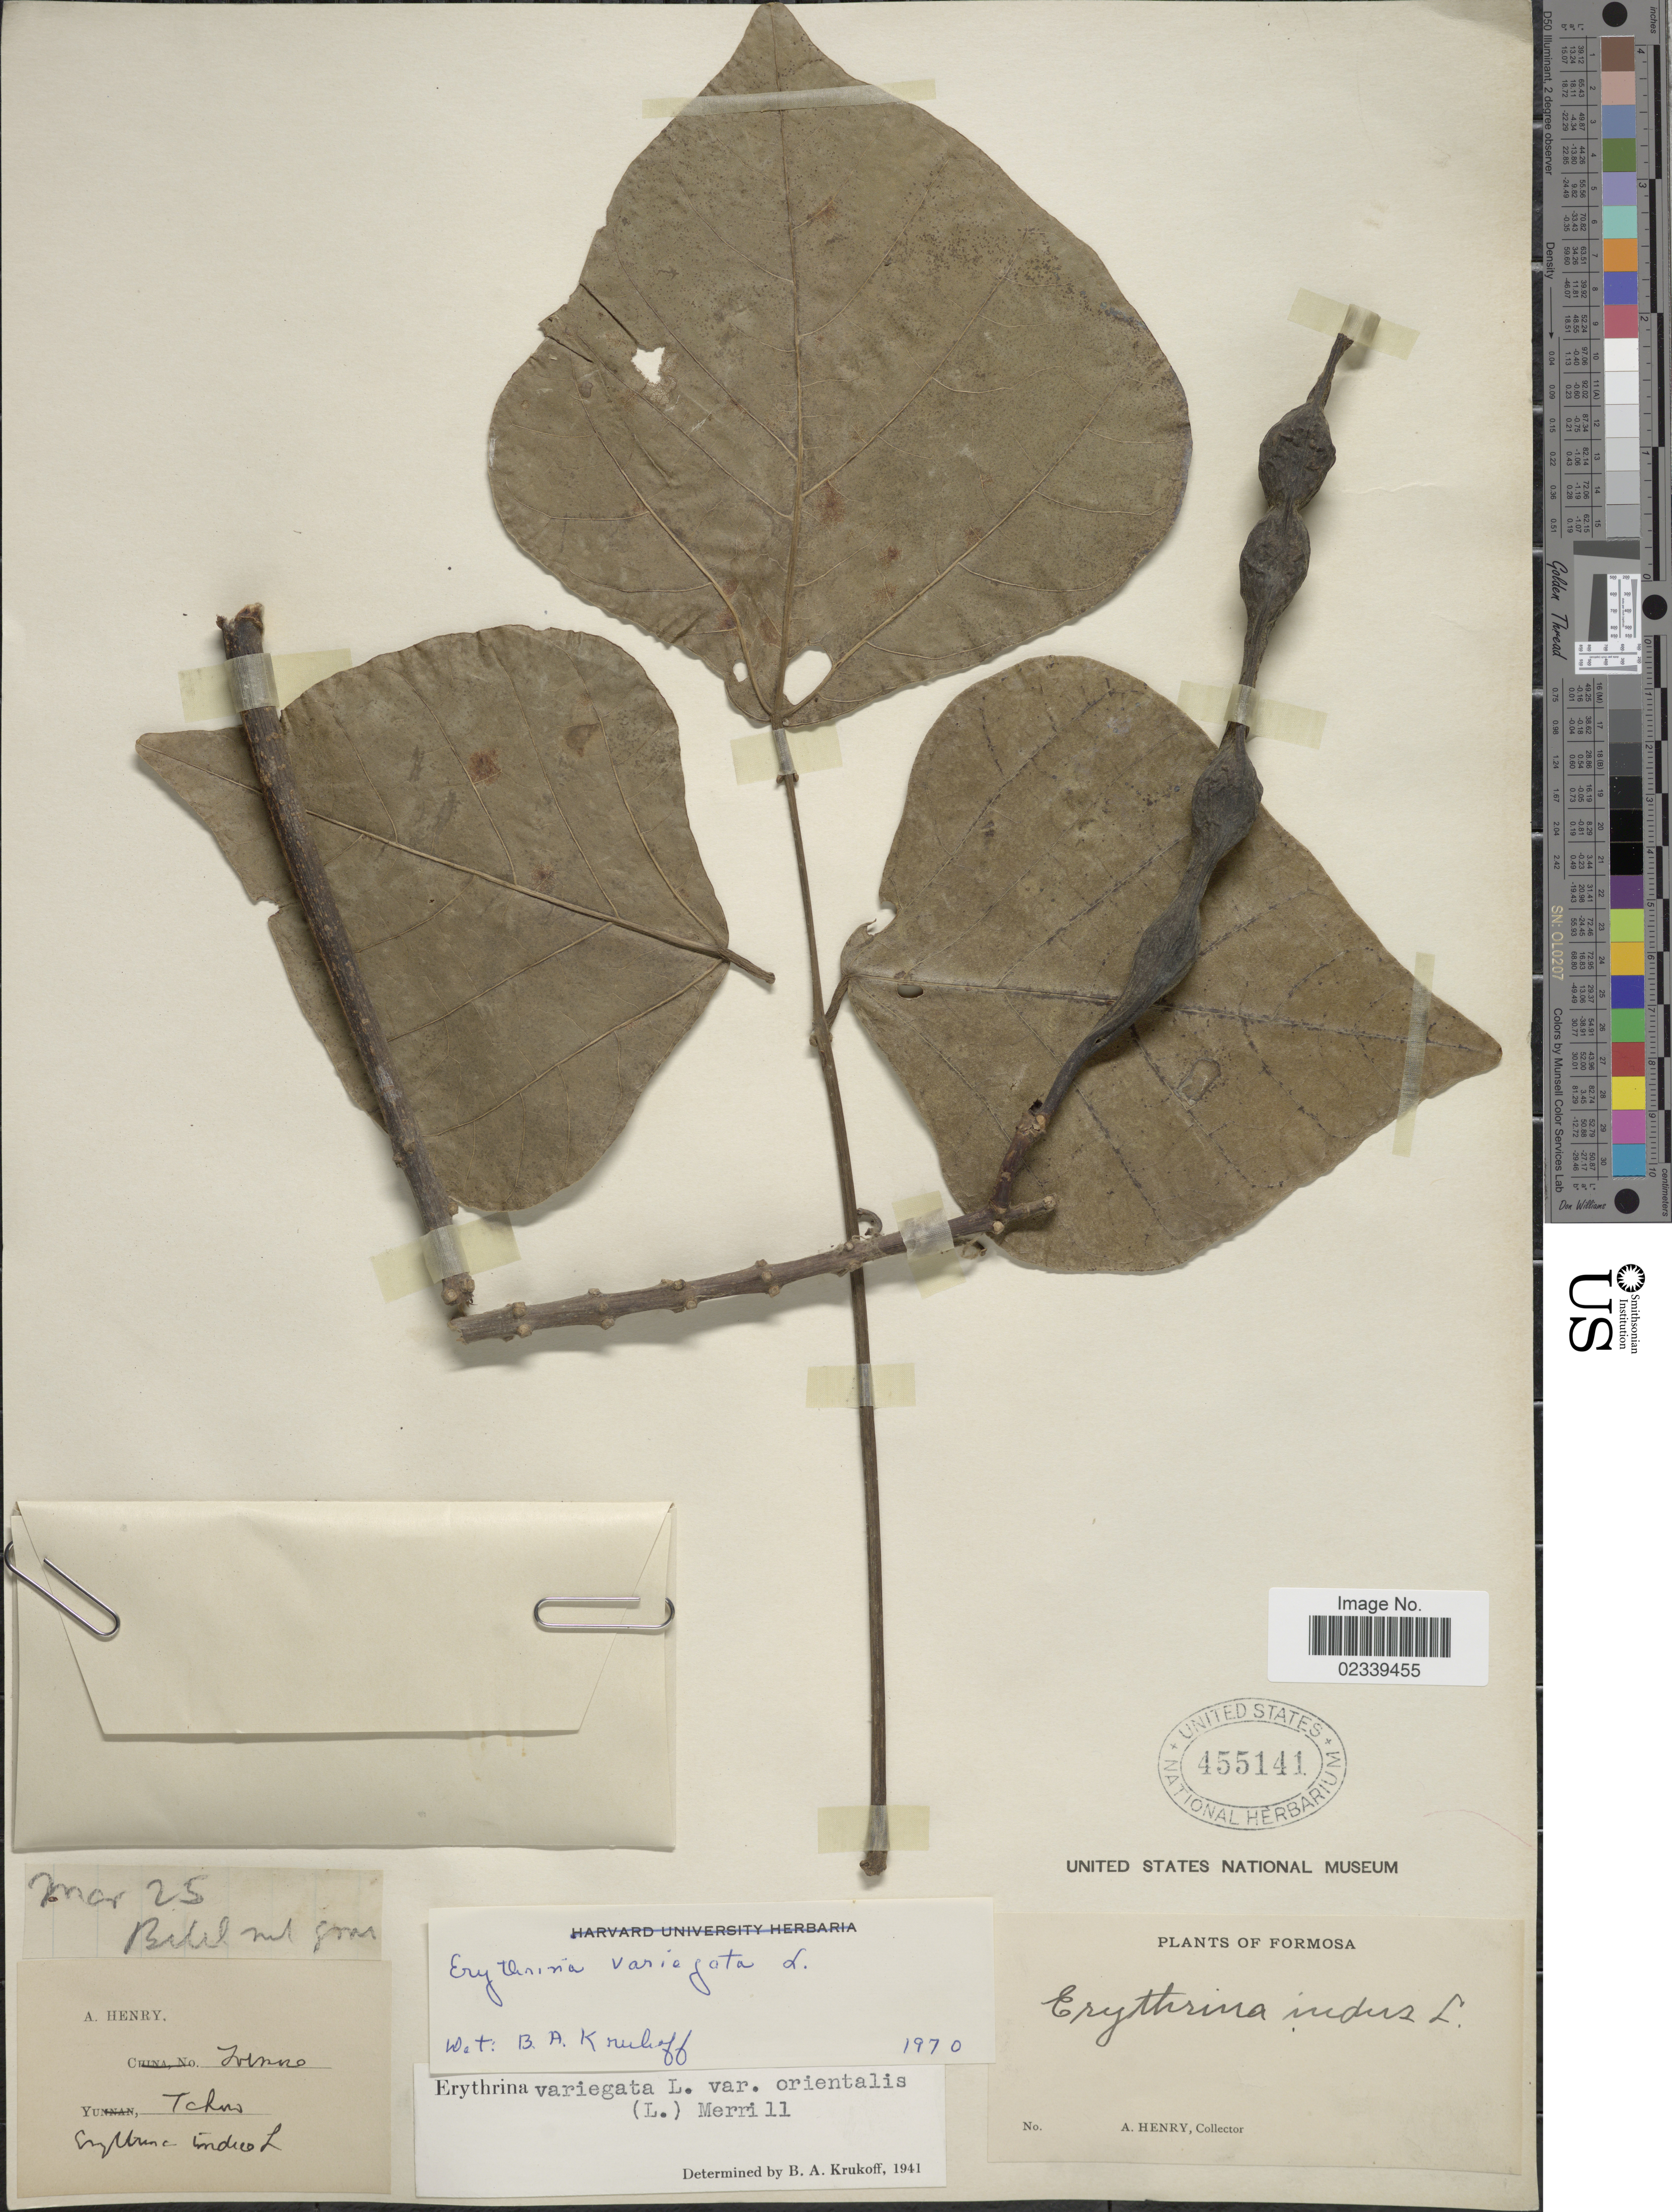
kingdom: Plantae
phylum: Tracheophyta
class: Magnoliopsida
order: Fabales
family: Fabaceae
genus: Erythrina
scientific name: Erythrina variegata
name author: L.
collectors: A. Henry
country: Taiwan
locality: Formosa, Takow. Betel nut grove.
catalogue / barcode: US 455141